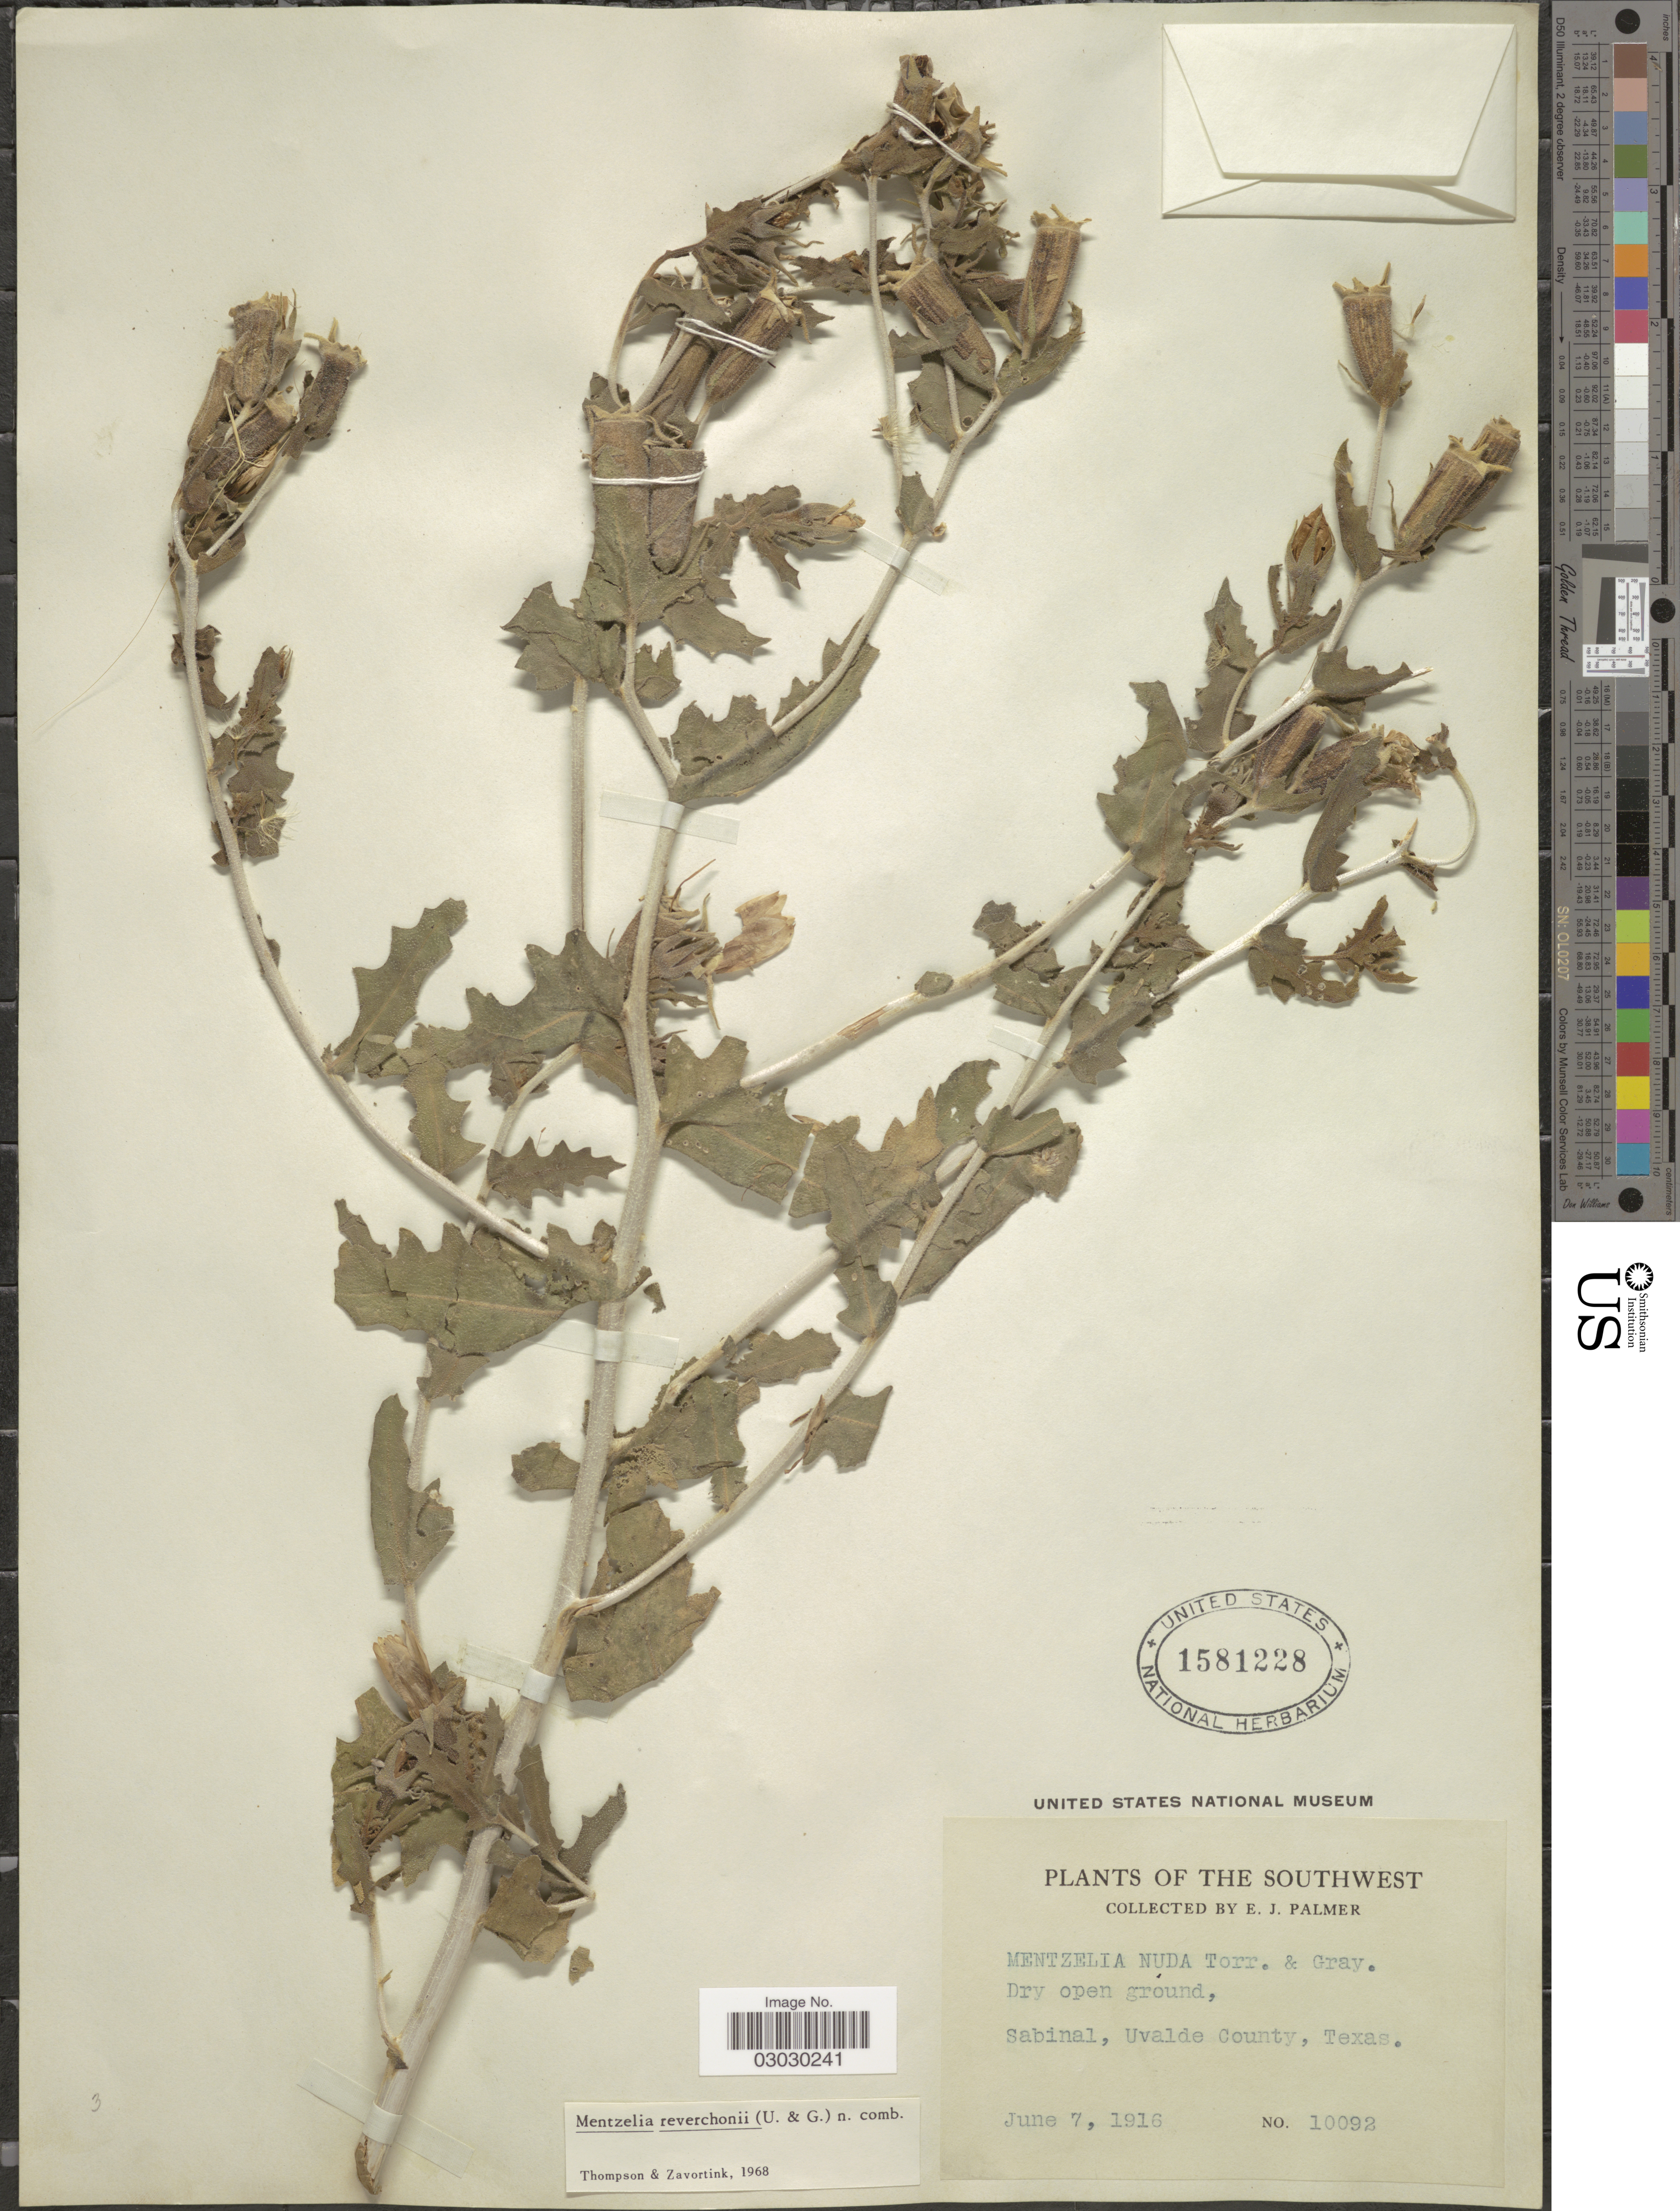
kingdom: Plantae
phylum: Tracheophyta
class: Magnoliopsida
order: Cornales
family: Loasaceae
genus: Mentzelia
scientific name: Mentzelia reverchonii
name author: (Urb.) H.J. Thomps. & Zavort.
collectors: E. J. Palmer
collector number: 10092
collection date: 1916-06-07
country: United States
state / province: Texas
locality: The Southwest, Sabinal, Uvalde County.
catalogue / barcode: US 1581228